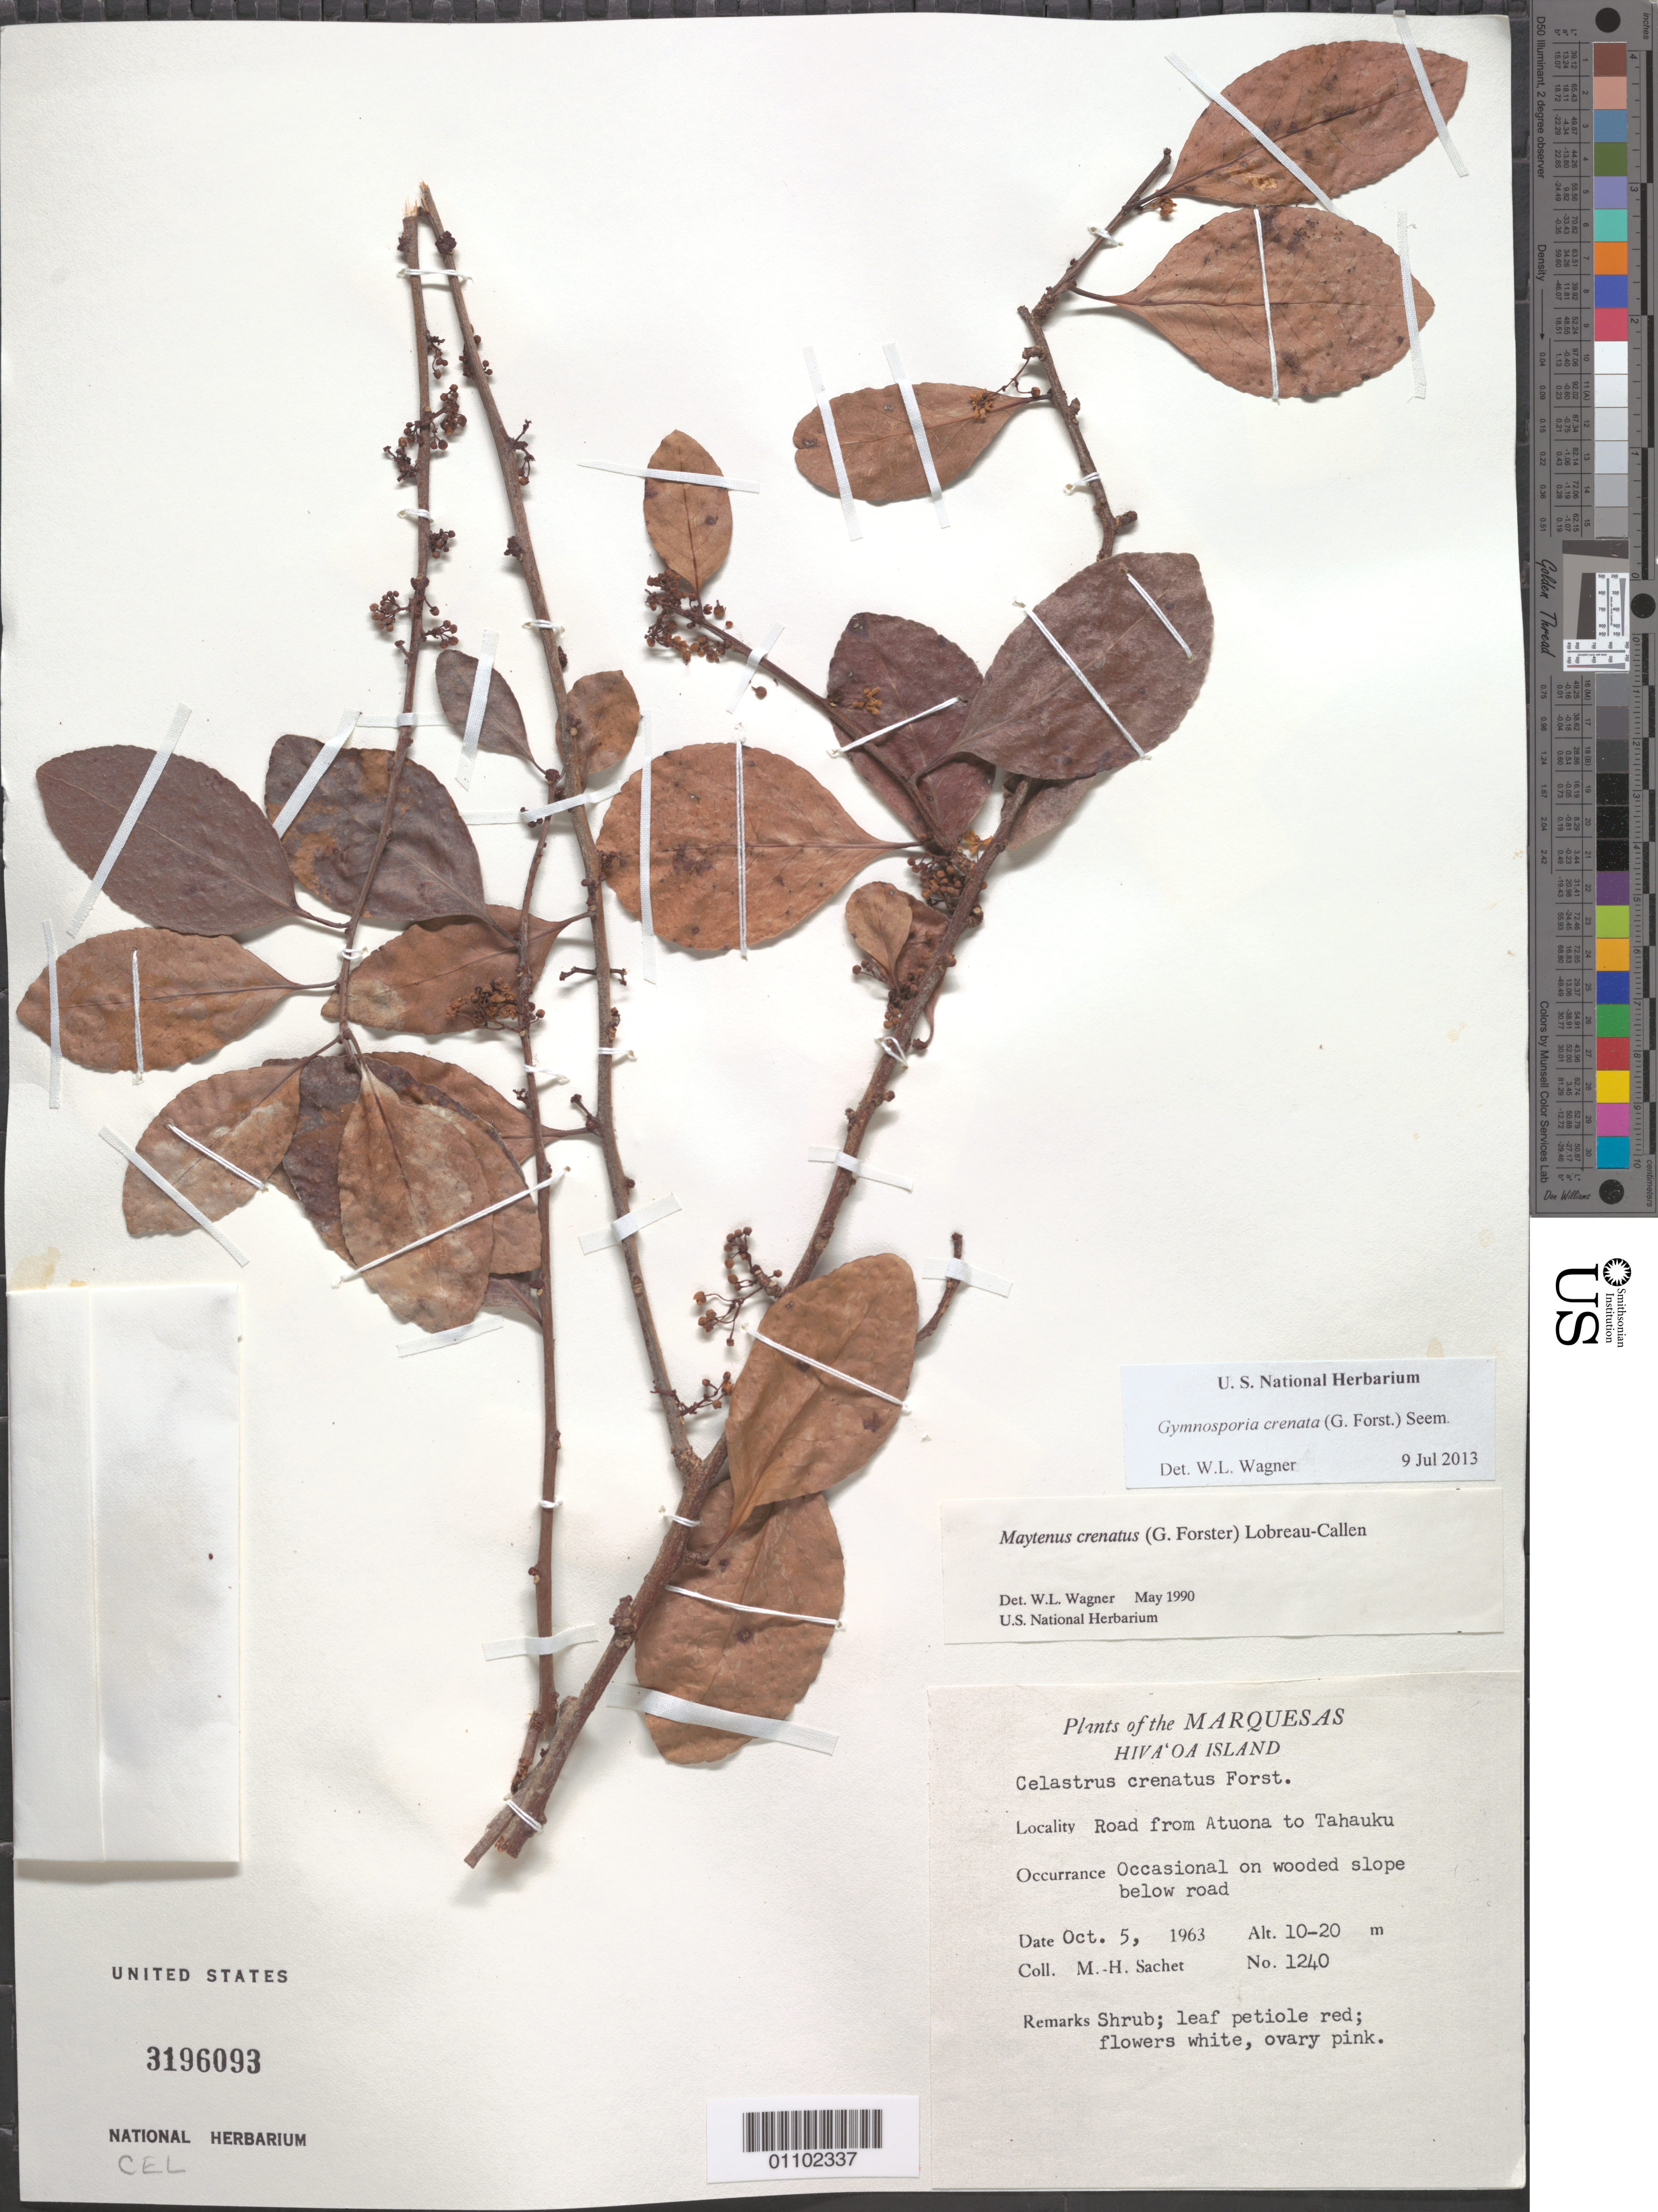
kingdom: Plantae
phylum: Tracheophyta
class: Magnoliopsida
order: Celastrales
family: Celastraceae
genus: Gymnosporia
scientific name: Gymnosporia crenata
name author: (G. Forst.) Seem.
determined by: Wagner, W. L., (BOT), Smithsonian Institution - National Museum of Natural History (UNITED STATES)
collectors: M.-H. Sachet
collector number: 1240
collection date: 1963-10-05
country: French Polynesia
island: Hiva Oa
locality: road from Atuona to Tahauku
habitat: Occasional on wooded slopes below road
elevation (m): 10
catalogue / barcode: US 3196093